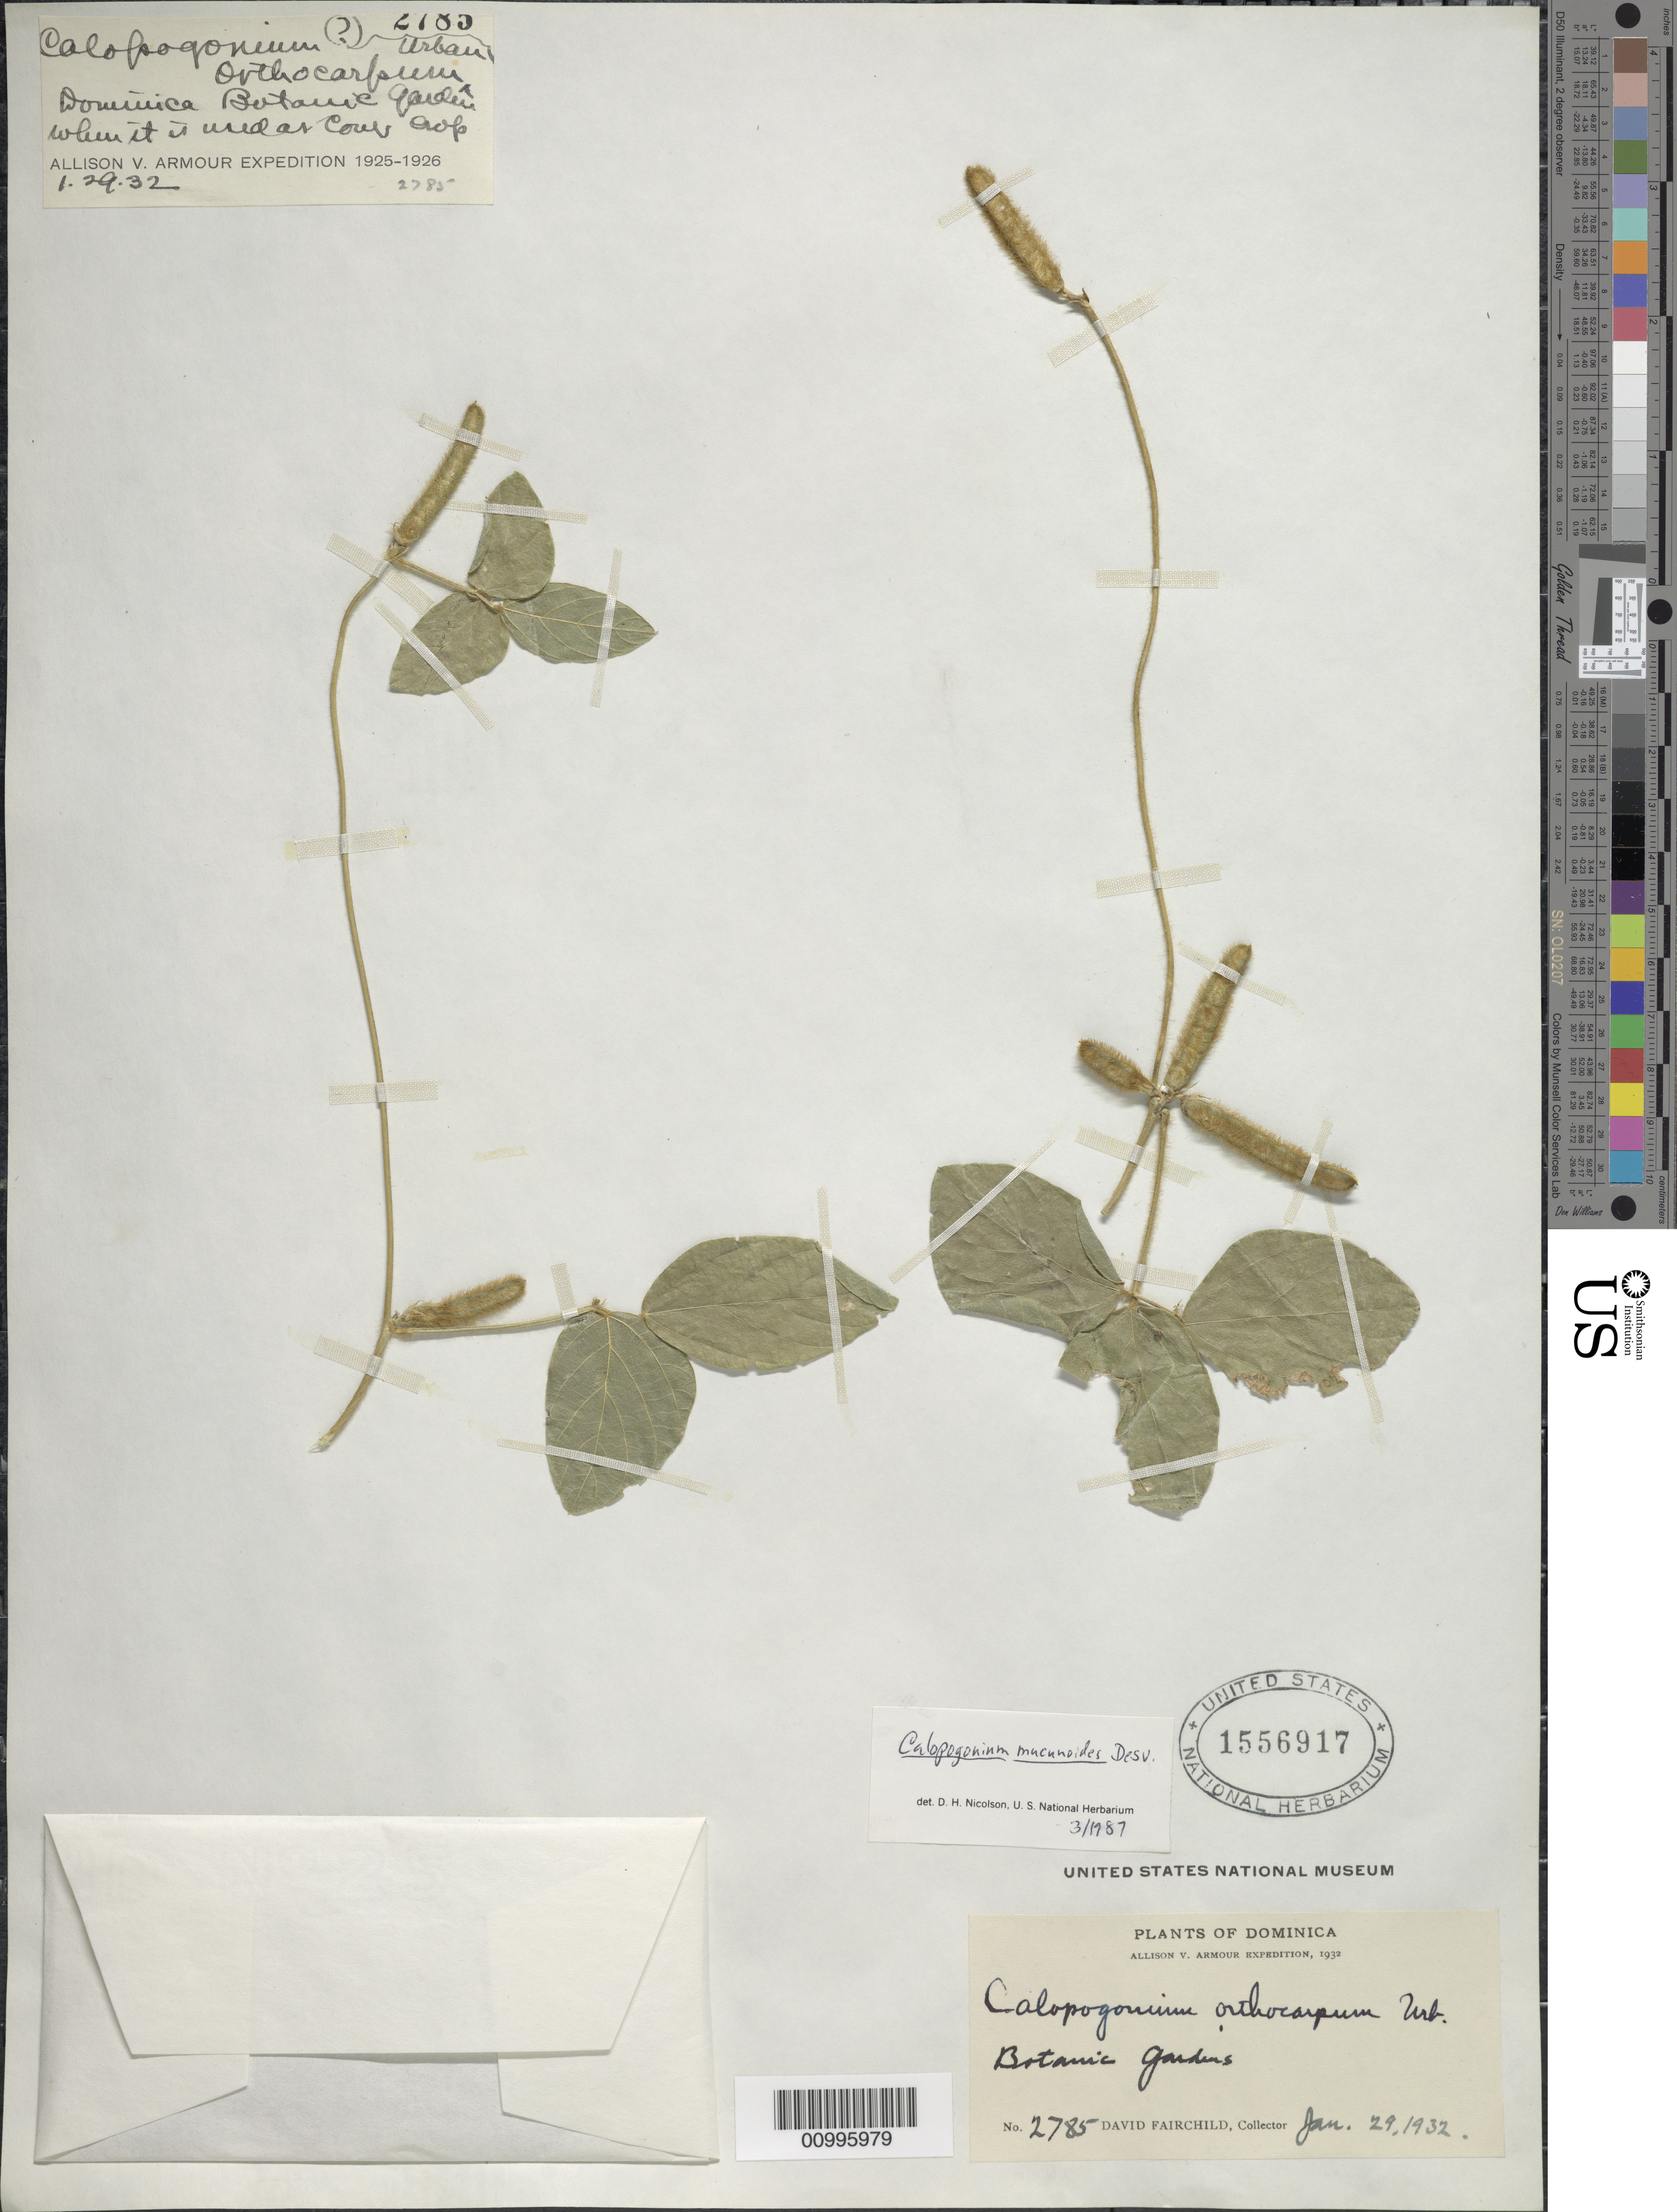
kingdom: Plantae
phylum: Tracheophyta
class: Magnoliopsida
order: Fabales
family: Fabaceae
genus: Calopogonium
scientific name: Calopogonium mucunoides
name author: Desv.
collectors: D. Fairchild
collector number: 2785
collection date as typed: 29 Jan 1932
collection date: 1932-01-29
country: Dominica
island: Dominica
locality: Botanic gardens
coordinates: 0 N, 0 E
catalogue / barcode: US 1556917